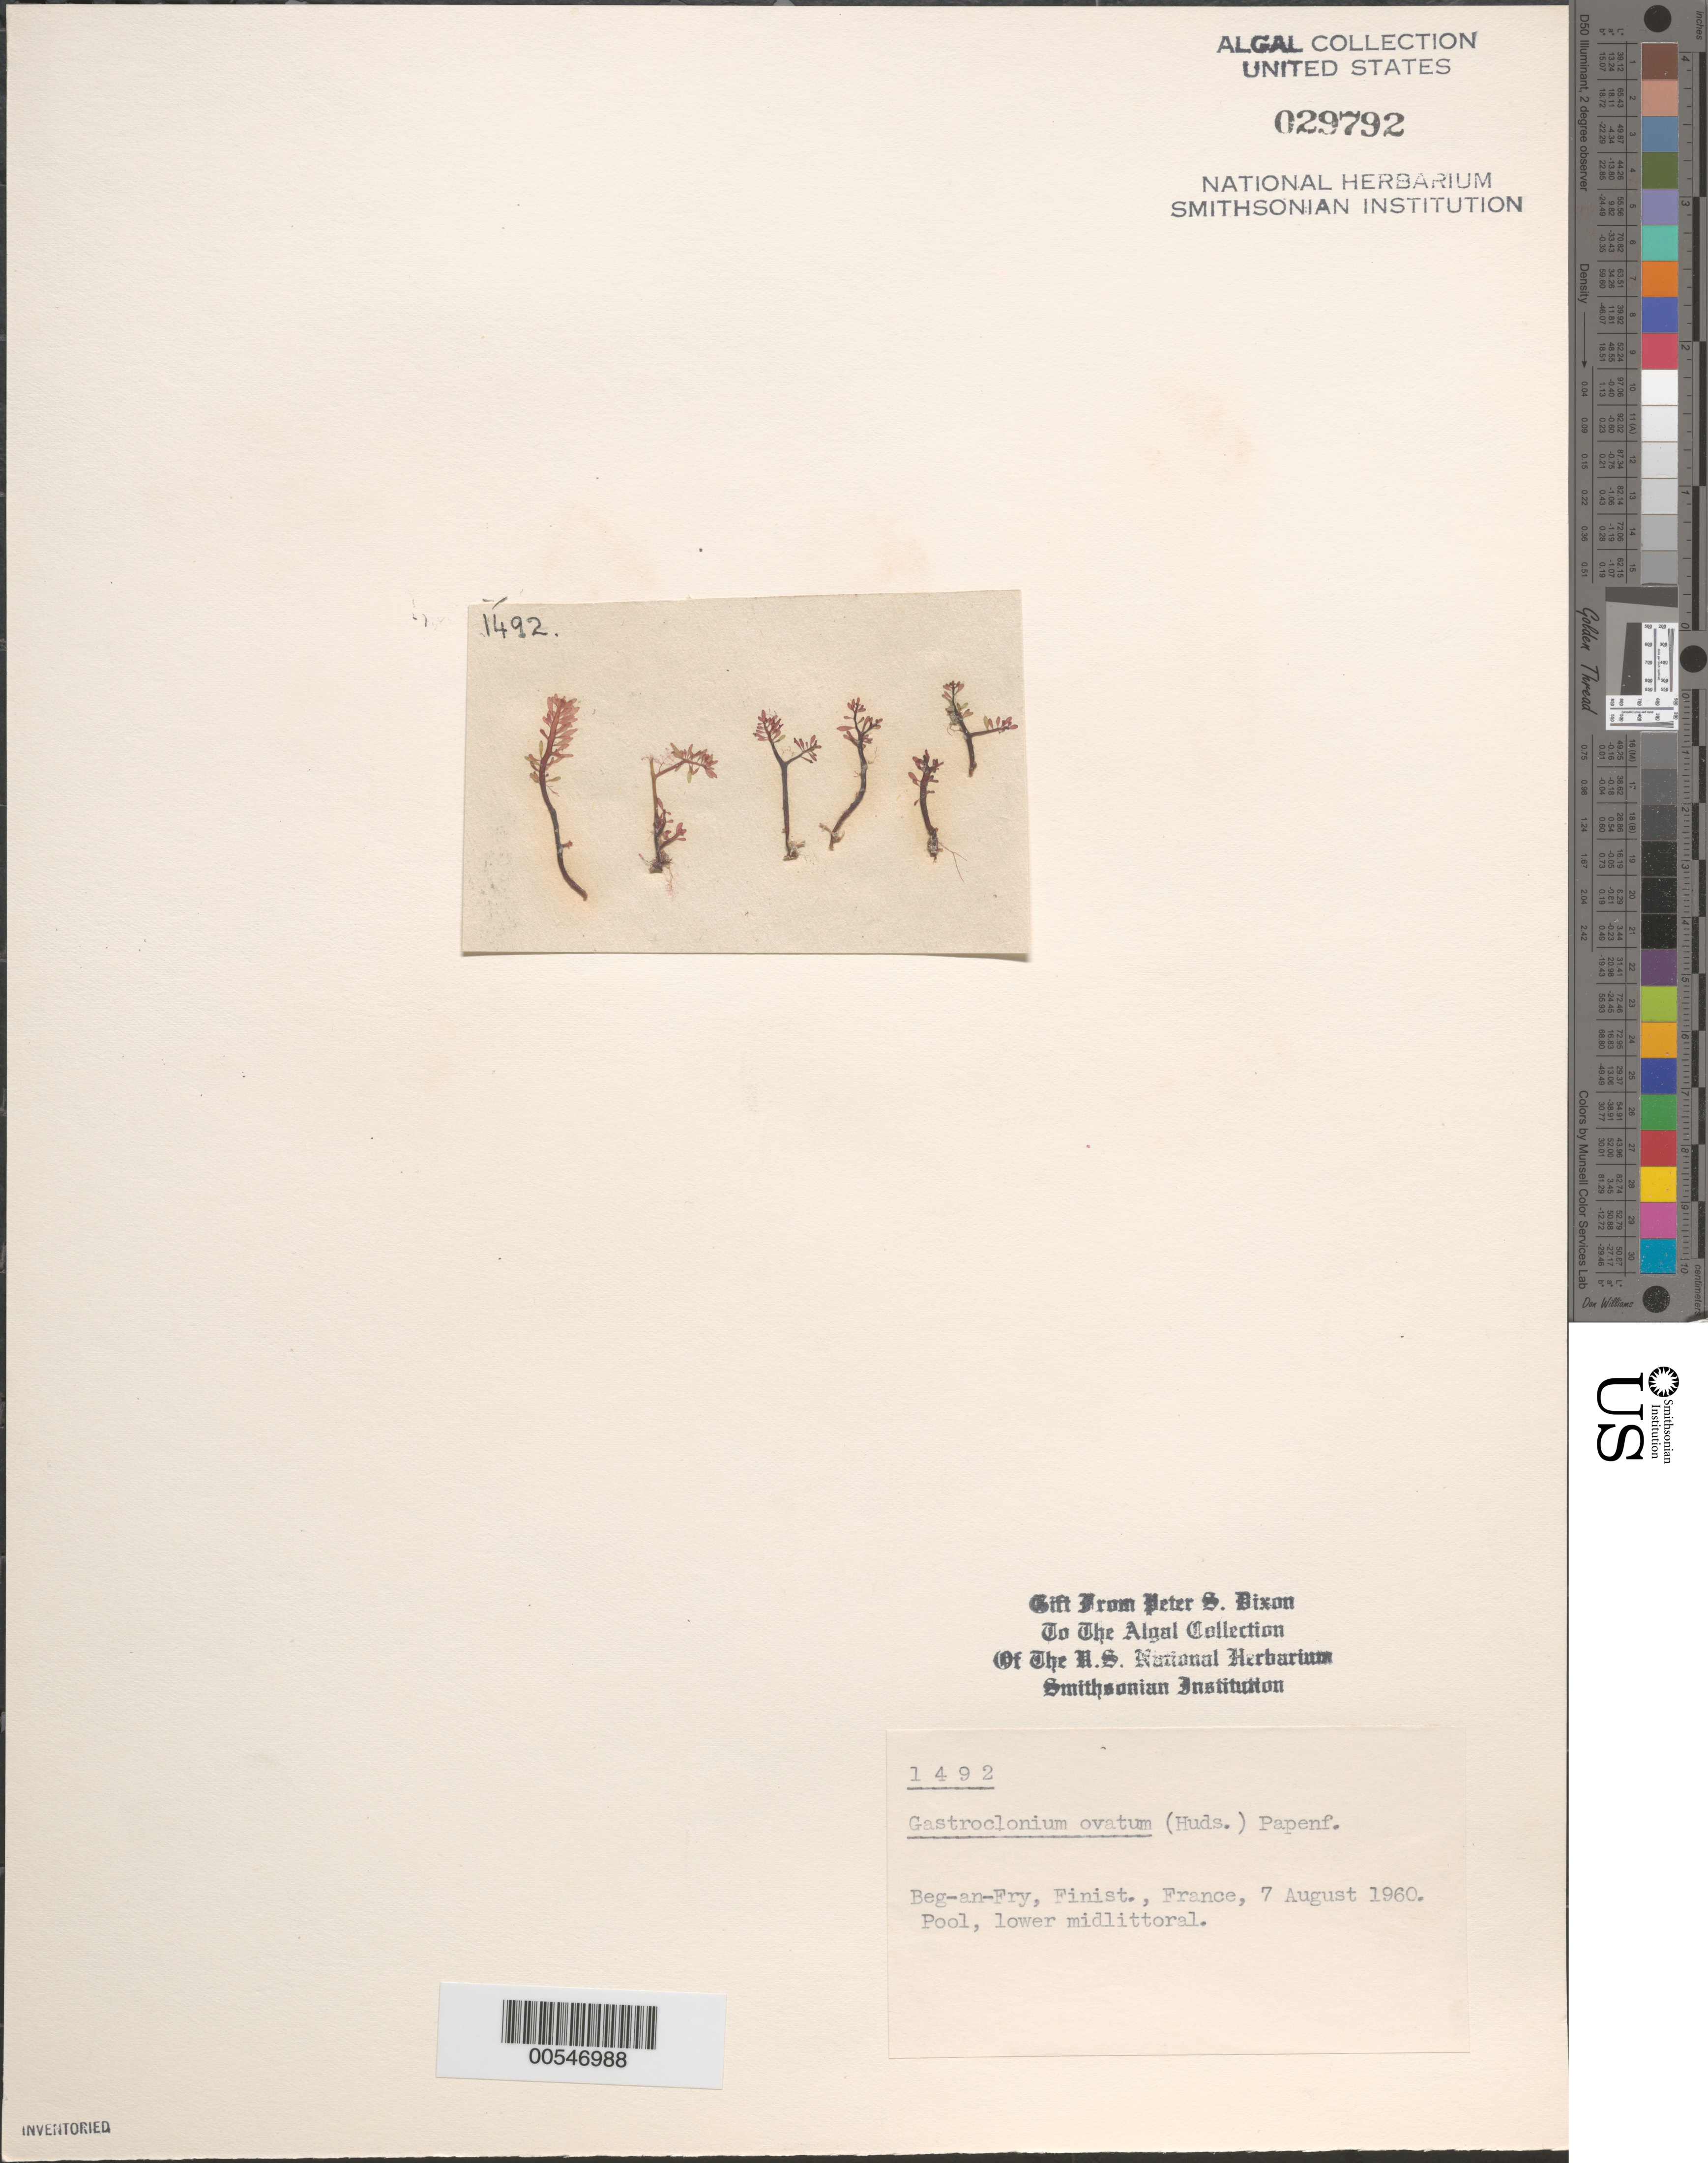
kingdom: Plantae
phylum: Rhodophyta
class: Florideophyceae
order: Rhodymeniales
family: Champiaceae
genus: Gastroclonium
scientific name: Gastroclonium ovatum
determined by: Dixon, P. S.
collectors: P. S. Dixon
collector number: PSD 1492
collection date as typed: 07 Aug 1960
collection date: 1960-08-07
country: France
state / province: Bretagne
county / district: Finistère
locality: Beg-an-Fry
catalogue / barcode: US 29792